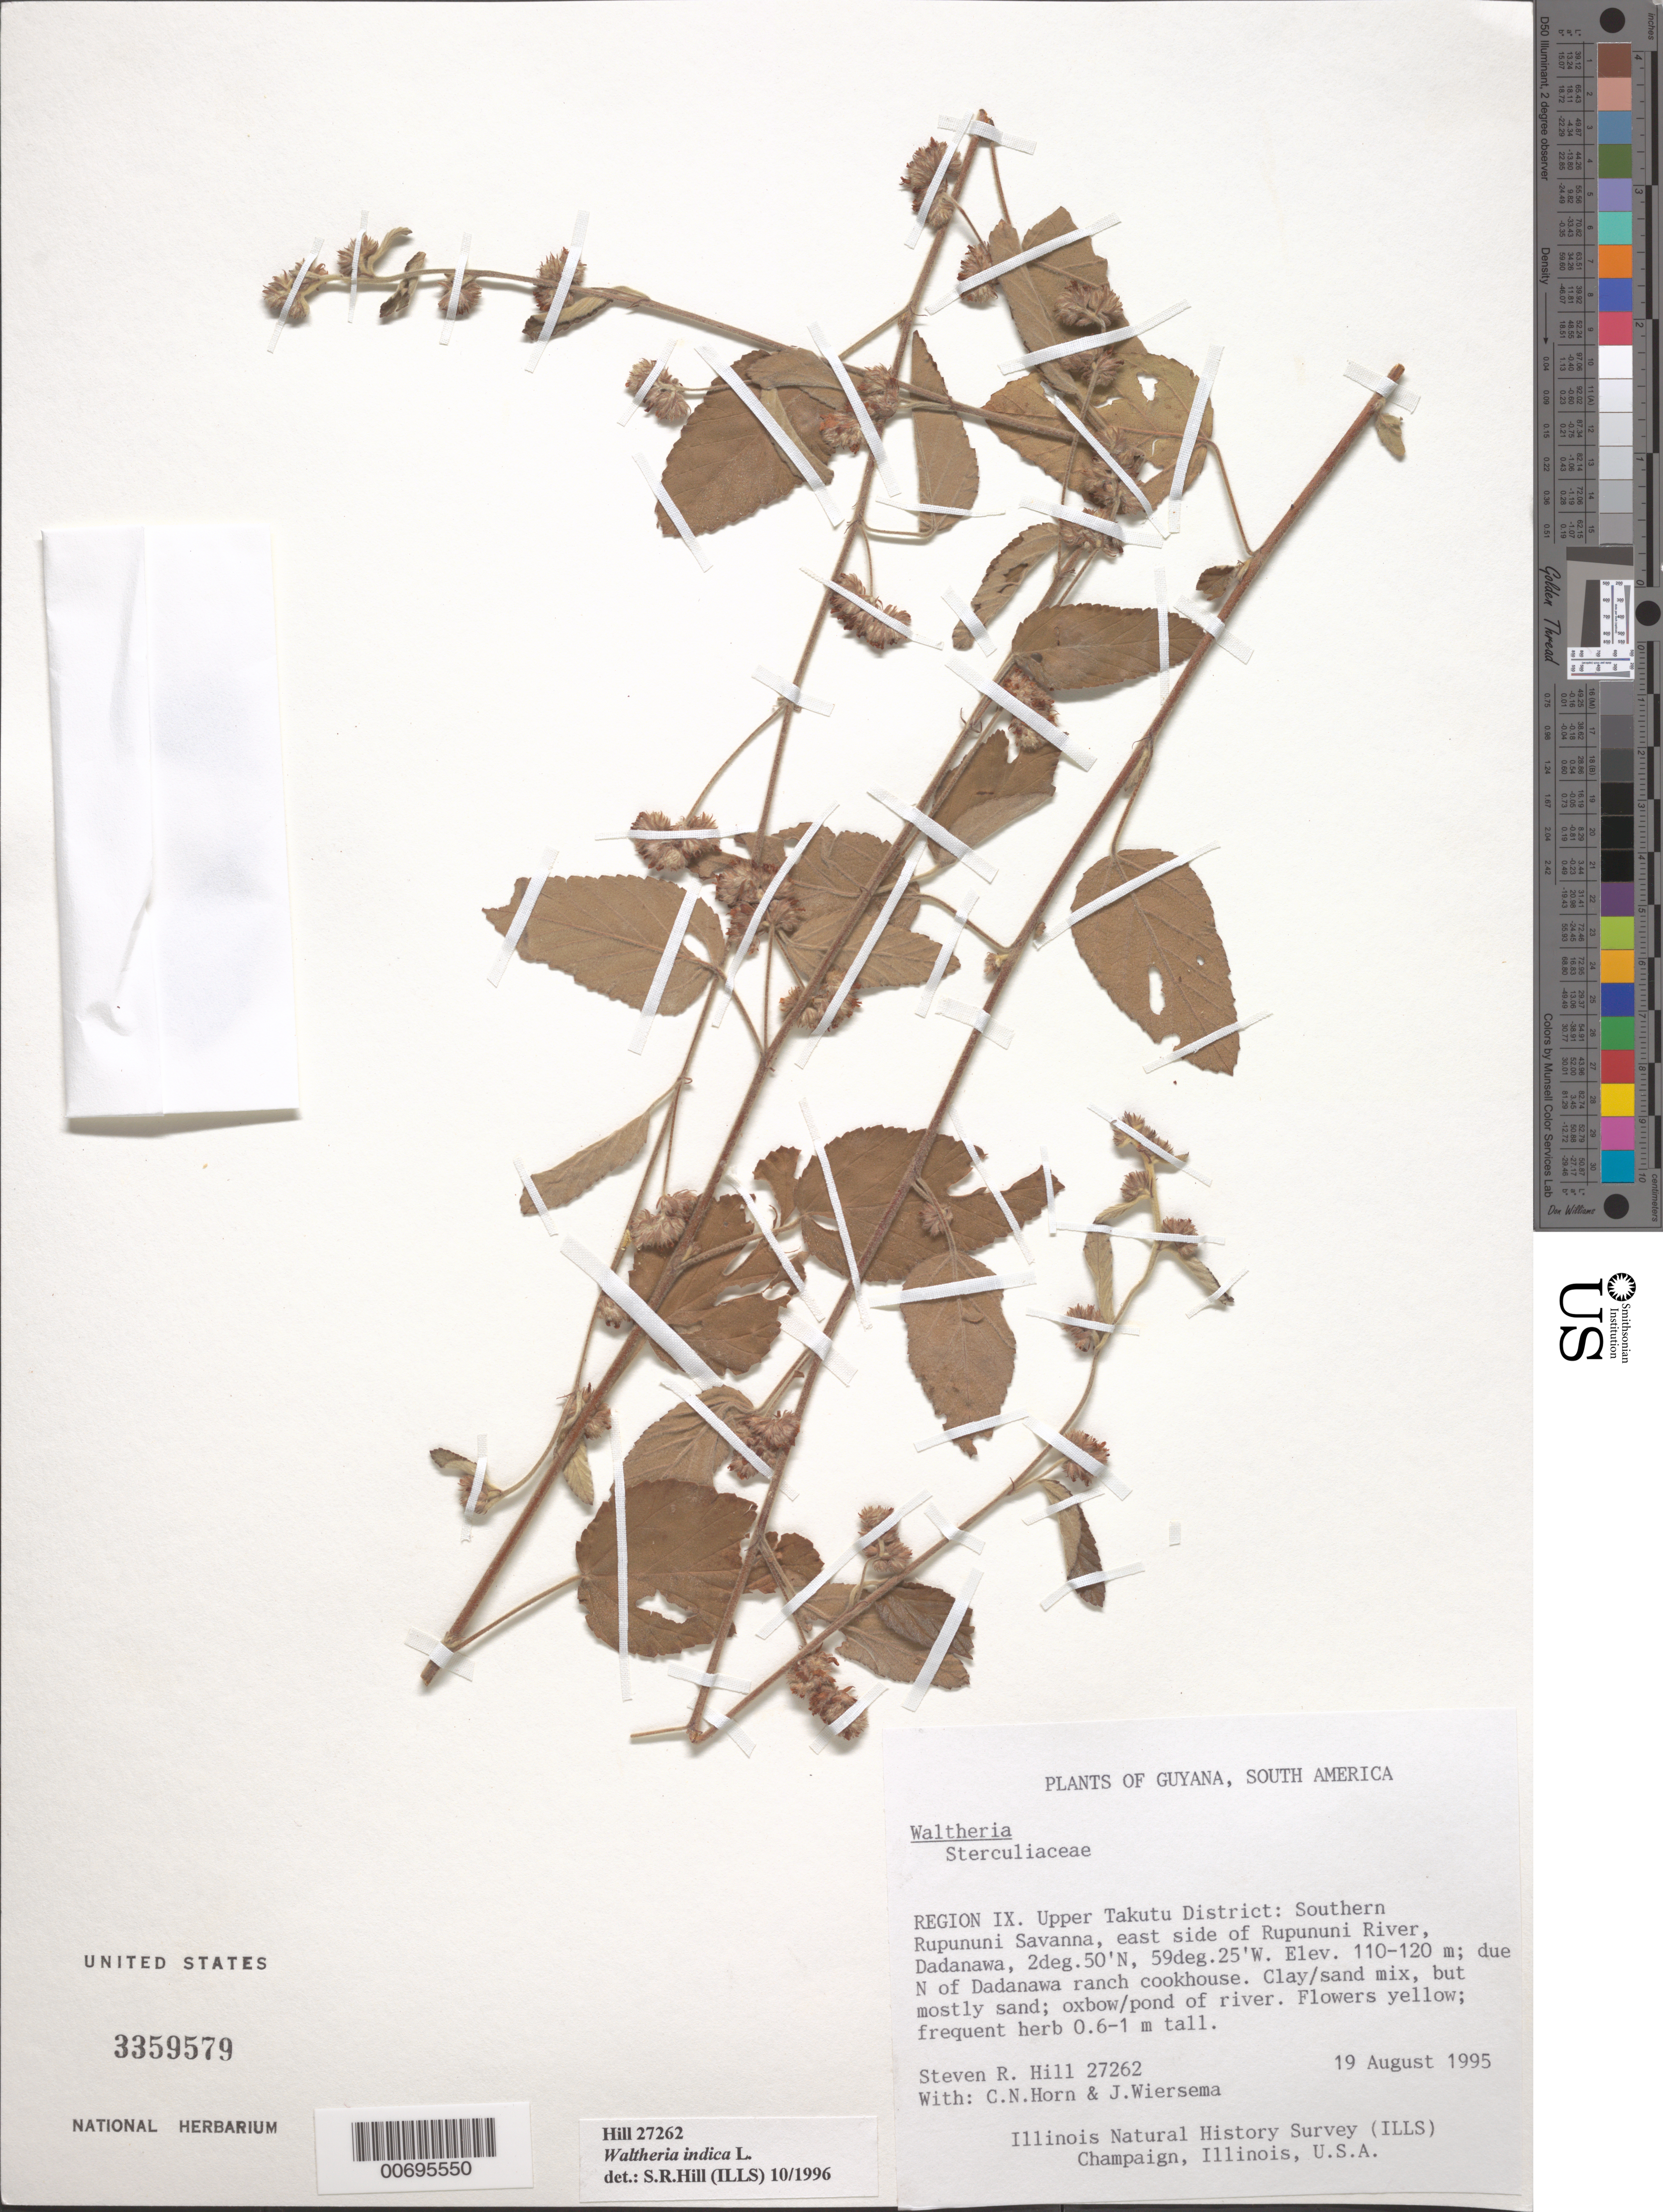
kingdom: Plantae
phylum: Tracheophyta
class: Magnoliopsida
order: Malvales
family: Malvaceae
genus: Waltheria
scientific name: Waltheria indica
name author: L.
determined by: Hill, Steven R.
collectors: S. R. Hill, C. N. Horn & J. H. Wiersema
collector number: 27262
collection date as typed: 19-Aug-95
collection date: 1995-08-19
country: Guyana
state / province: U. Takutu-U. Essequibo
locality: Dadanawa, southern Rupununi Savanna, E side of Rupununi R.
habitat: Clay/sand mix, but mostly sand, oxbow/pond of river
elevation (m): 110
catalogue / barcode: US 3359579